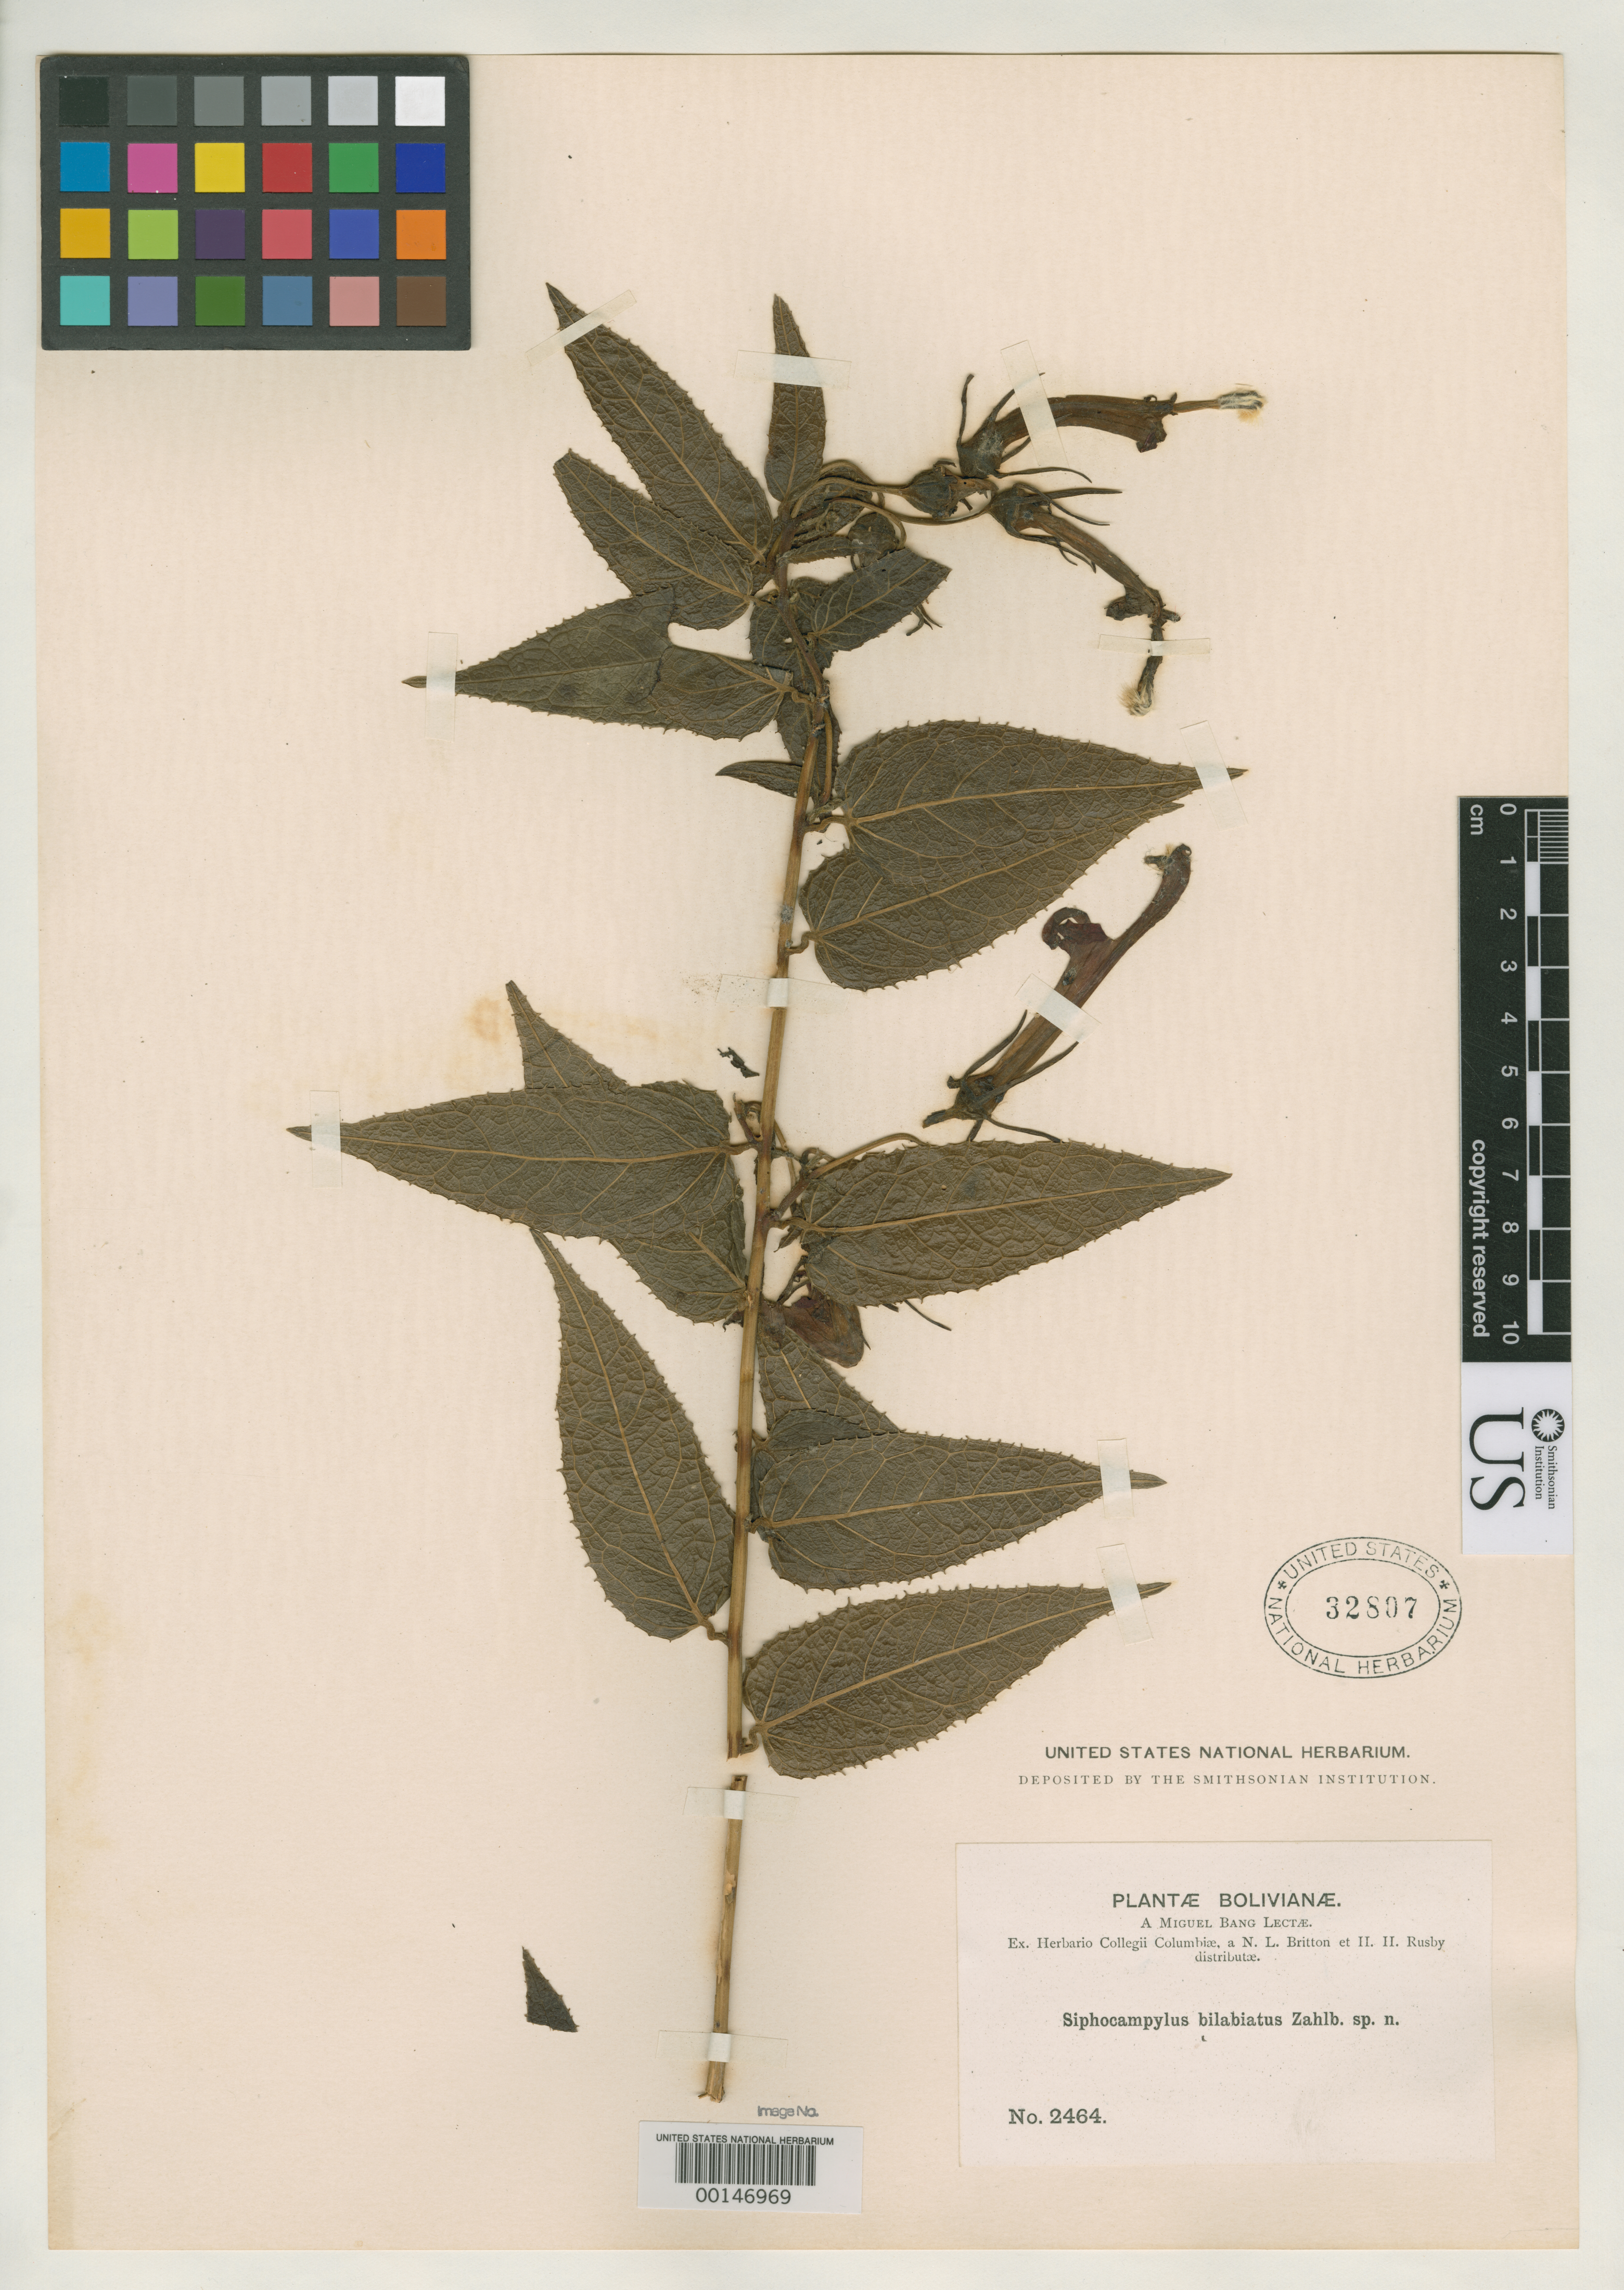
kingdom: Plantae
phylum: Tracheophyta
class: Magnoliopsida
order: Asterales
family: Campanulaceae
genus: Siphocampylus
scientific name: Siphocampylus bilabiatus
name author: Zahlbr.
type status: Type Collection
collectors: M. Bang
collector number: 2464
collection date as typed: Sep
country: Bolivia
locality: Mapiri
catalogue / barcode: US 32807